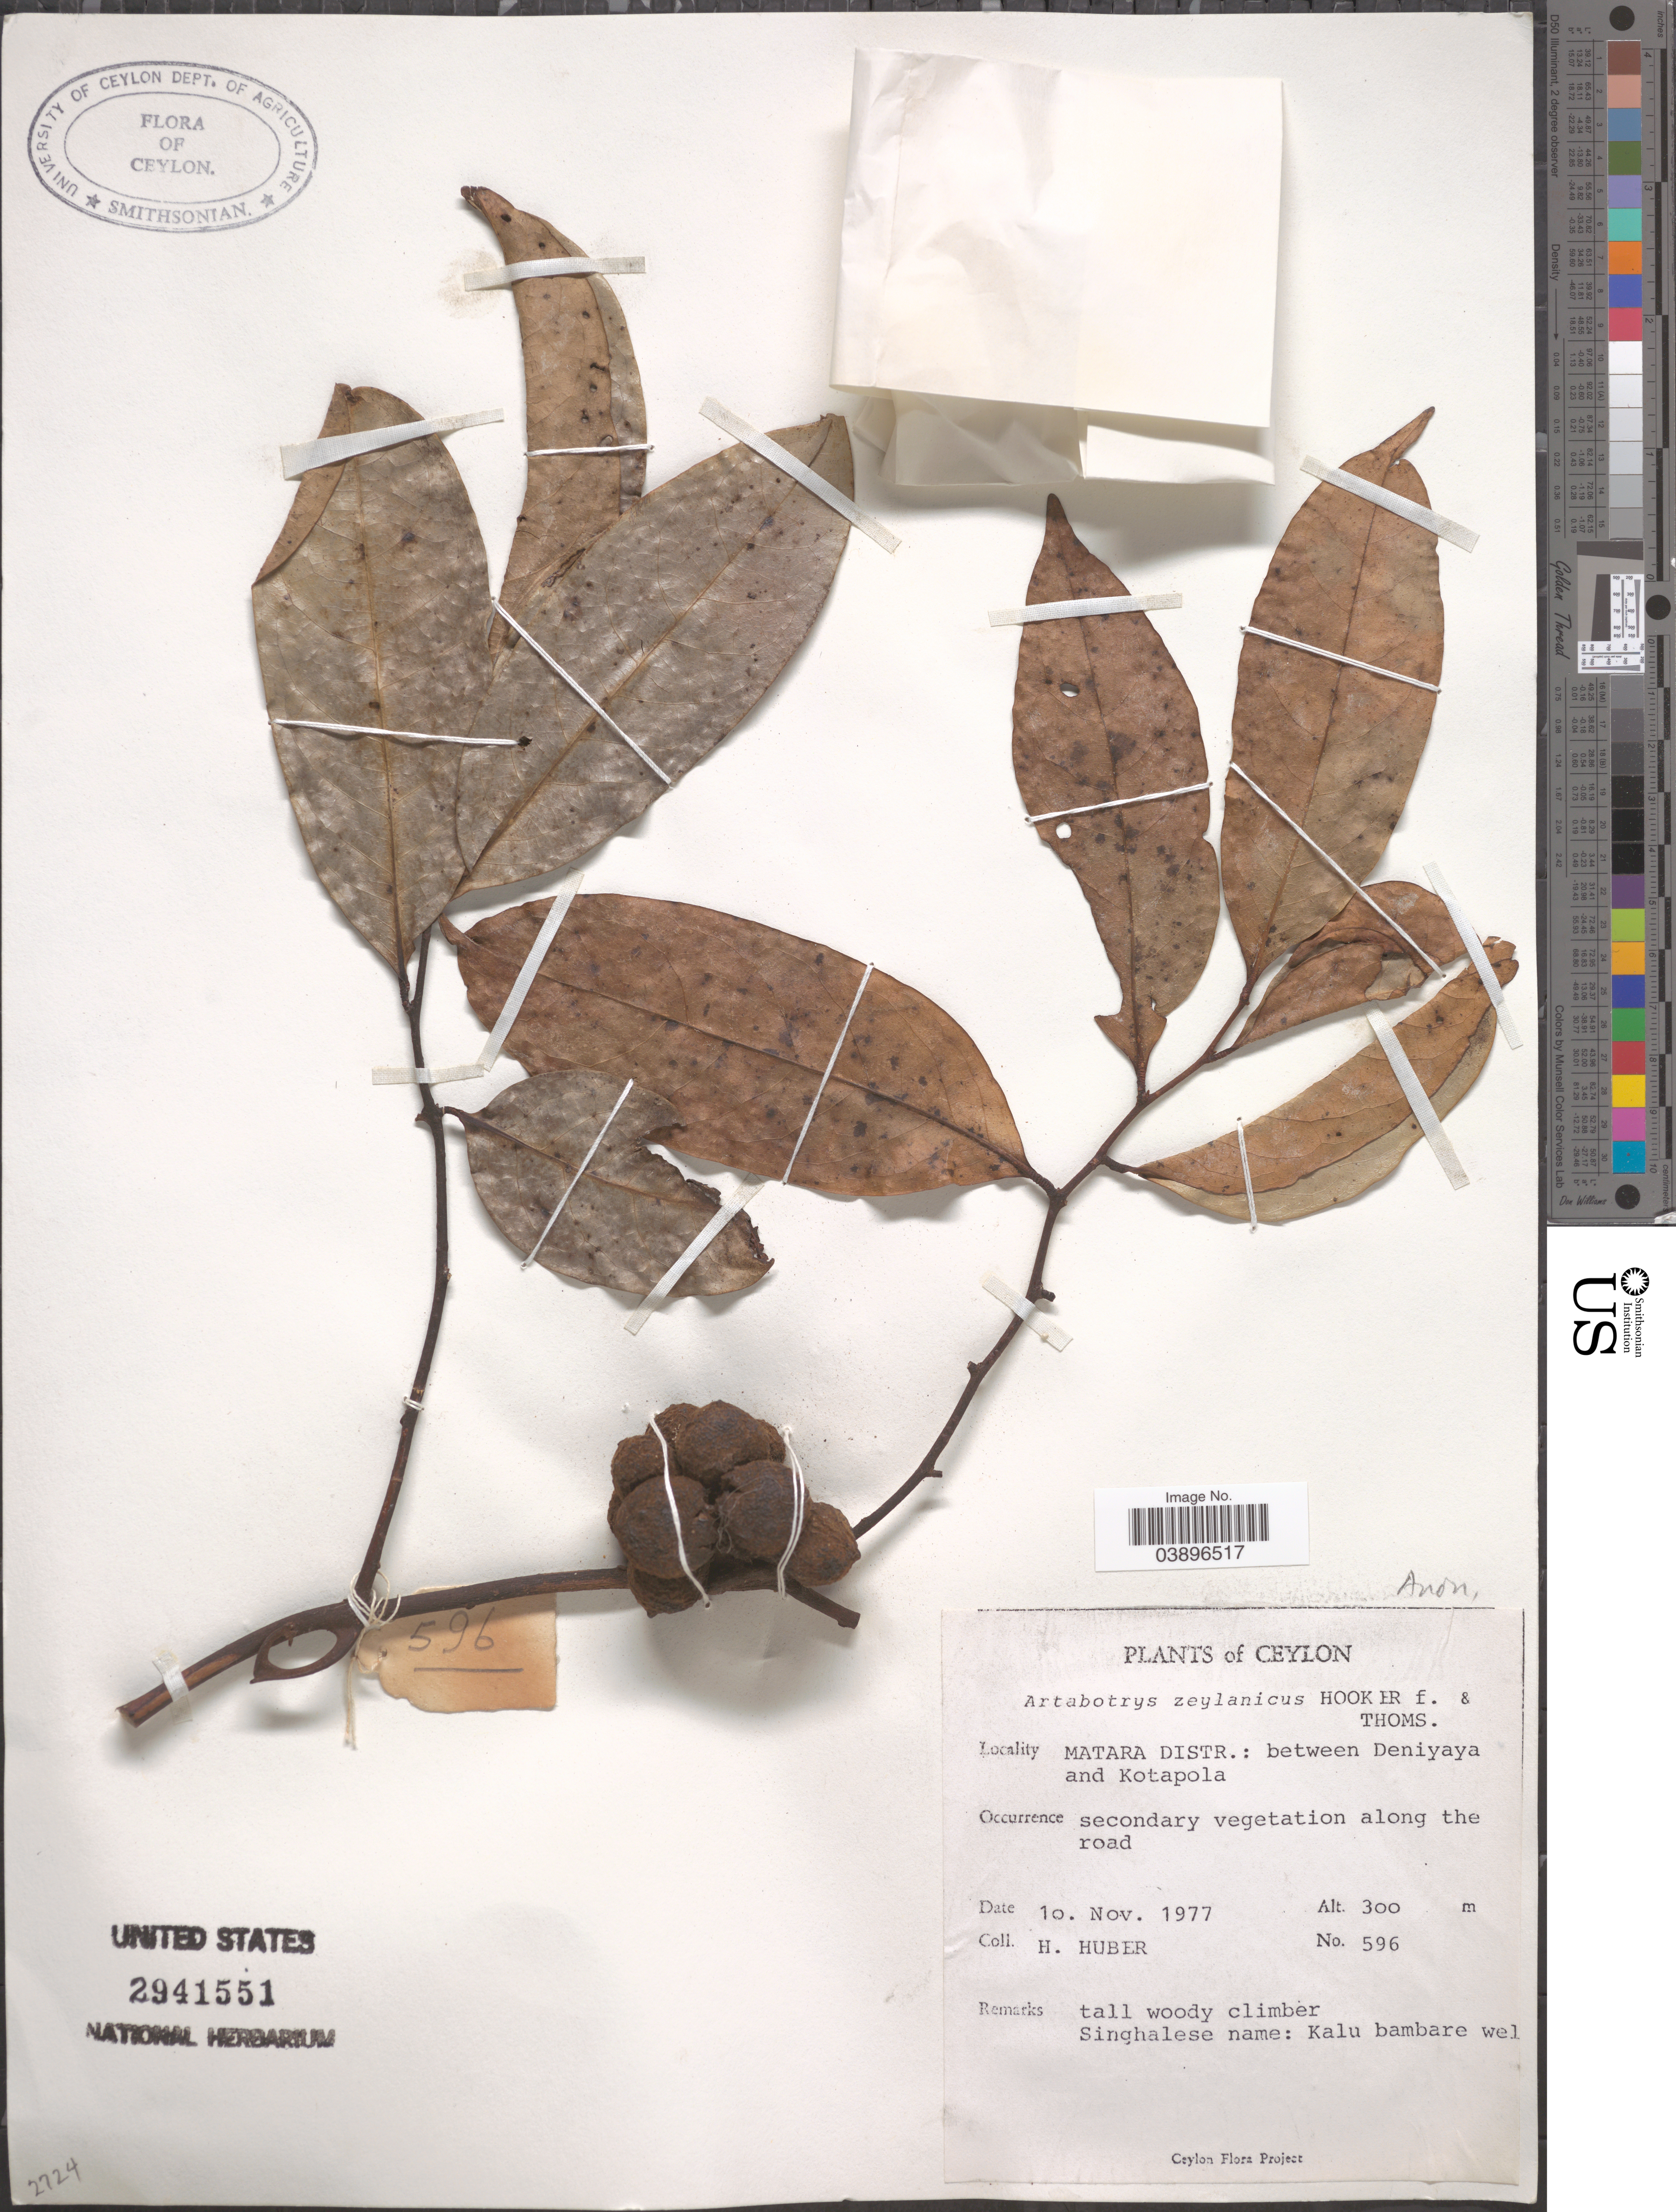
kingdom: Plantae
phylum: Tracheophyta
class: Magnoliopsida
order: Magnoliales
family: Annonaceae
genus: Artabotrys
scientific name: Artabotrys zeylanicus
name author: Hook. f. & Thomson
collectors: H. Huber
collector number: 596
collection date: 1977-11-10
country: Sri Lanka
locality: Ceylon. Matara Distr.: between Deniyaya and Kotapola.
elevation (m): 300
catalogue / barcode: US 2941551